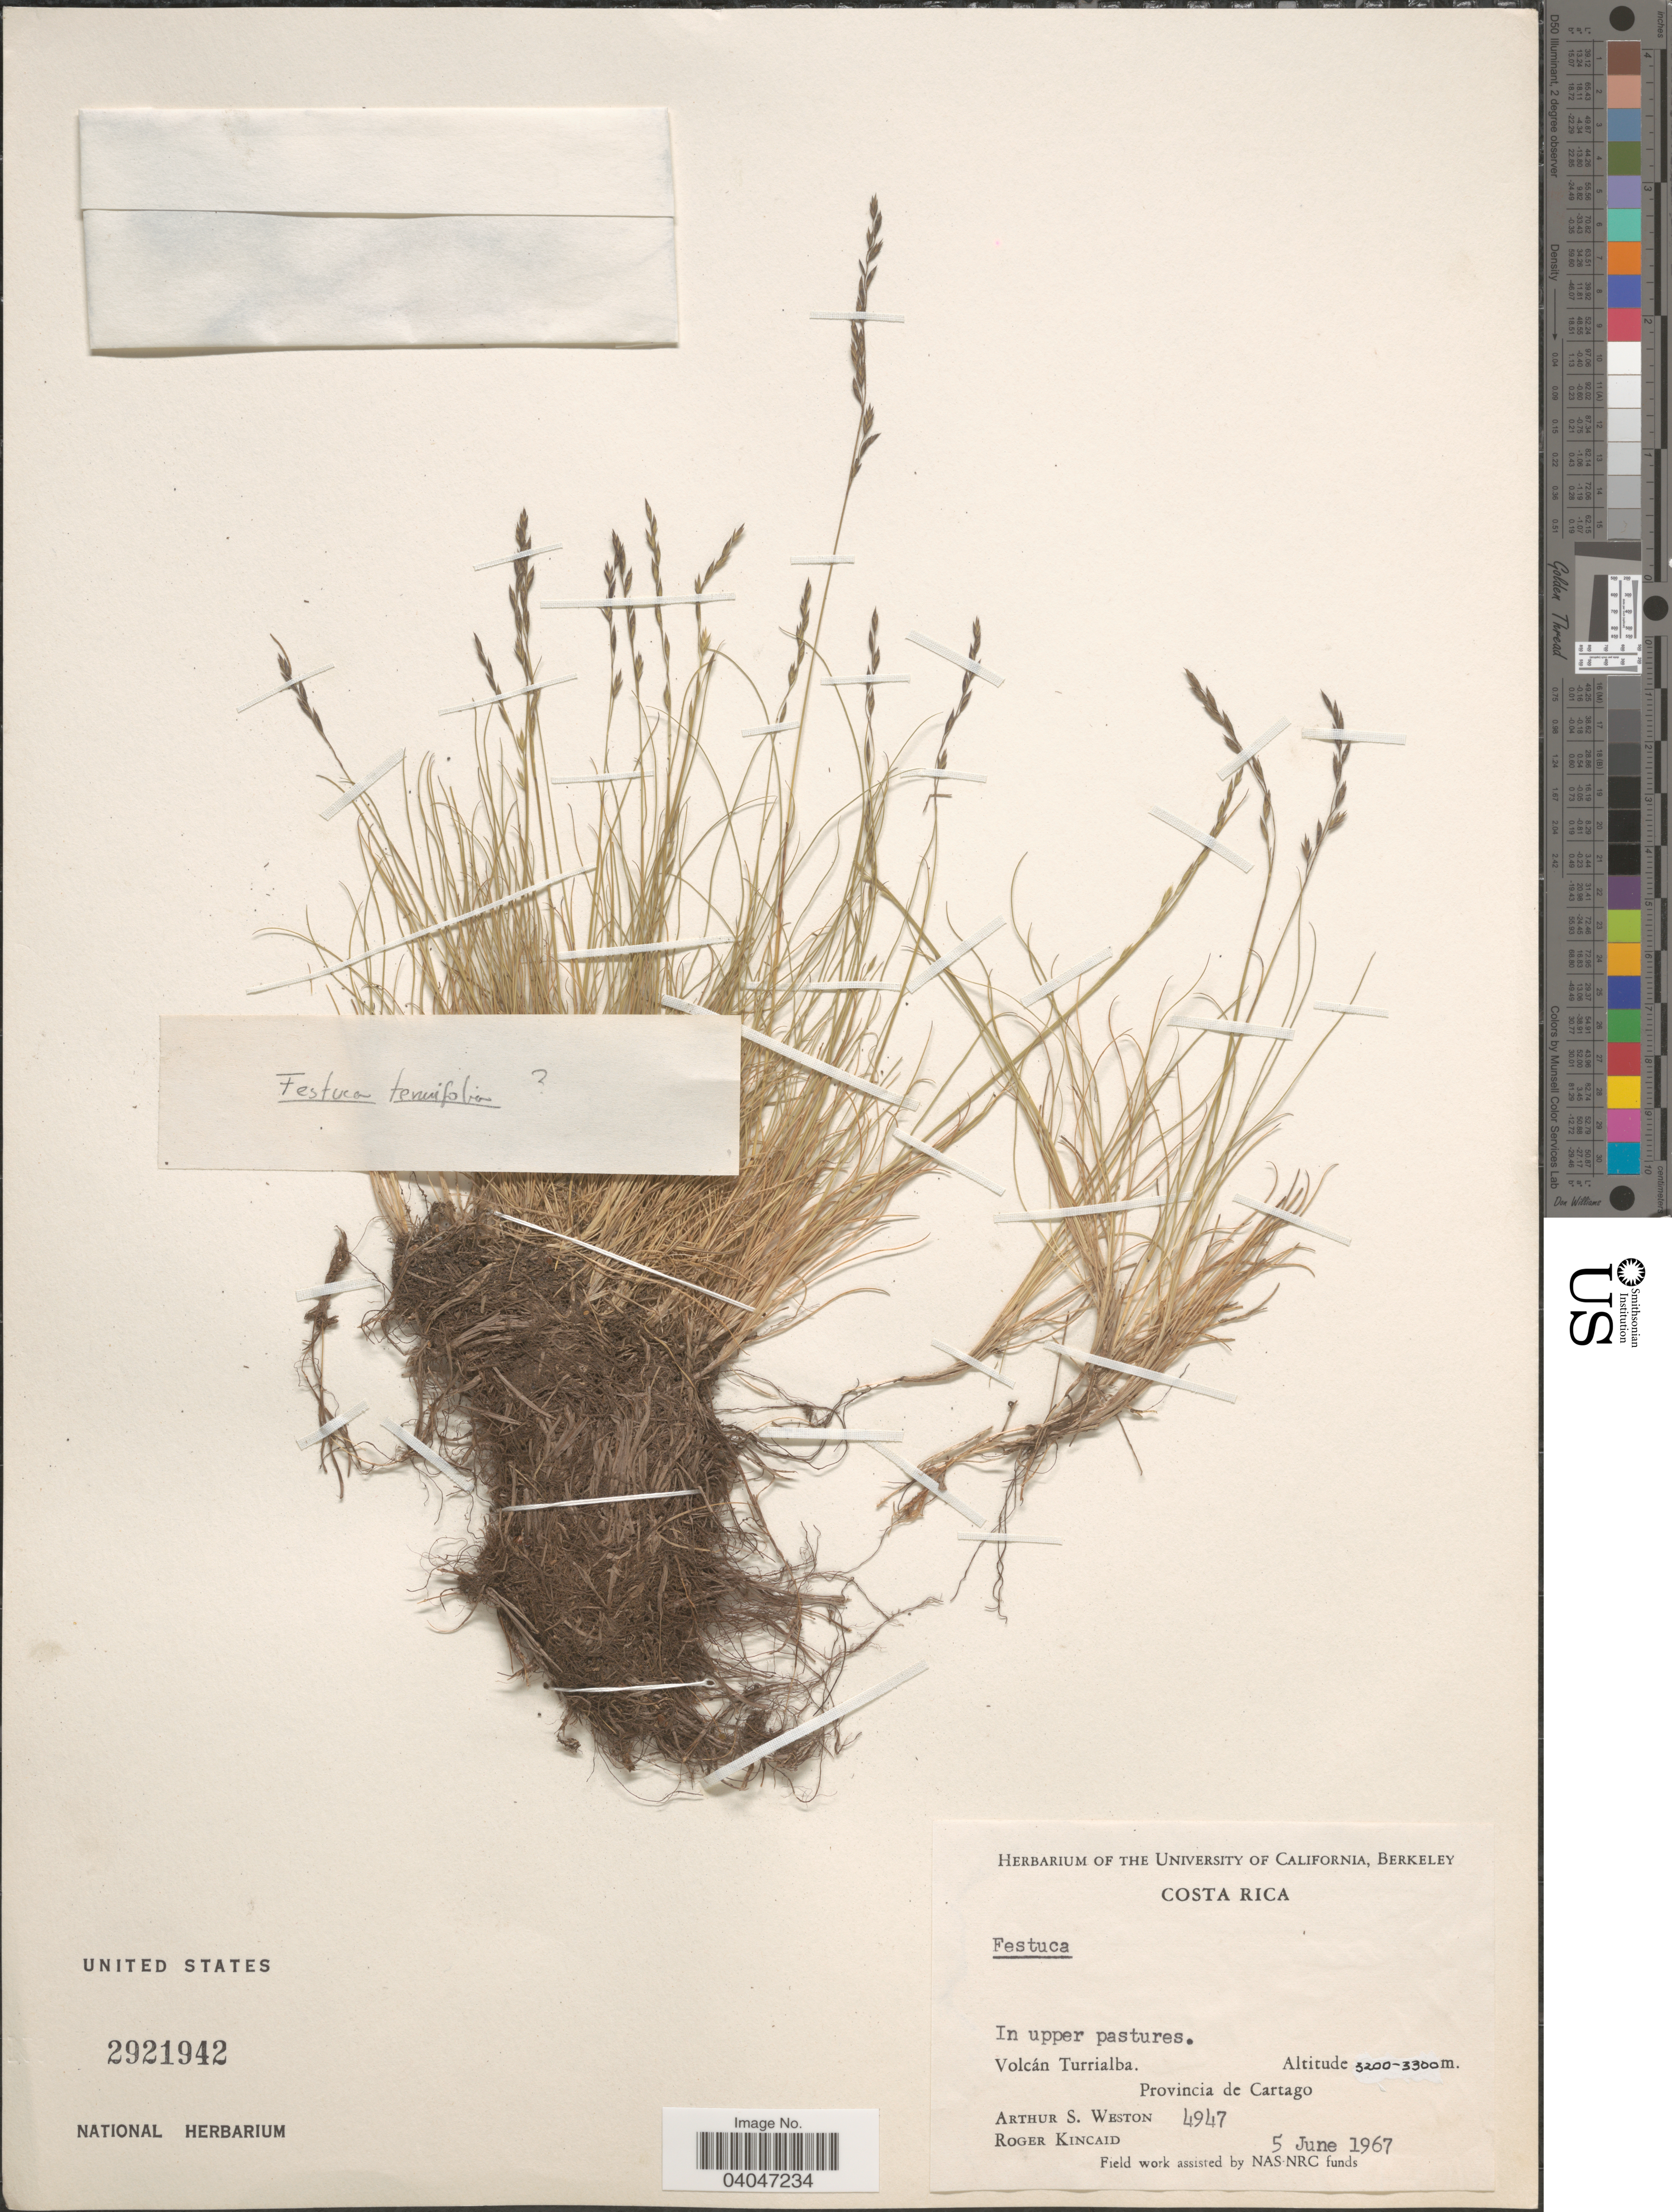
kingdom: Plantae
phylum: Tracheophyta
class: Liliopsida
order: Poales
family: Poaceae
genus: Festuca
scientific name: Festuca sp.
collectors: A. Weston & R. Kincaid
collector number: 4947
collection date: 1967-06-05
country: Costa Rica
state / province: Cartago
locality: Volcán Turrialba.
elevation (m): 3200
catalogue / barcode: US 2921942